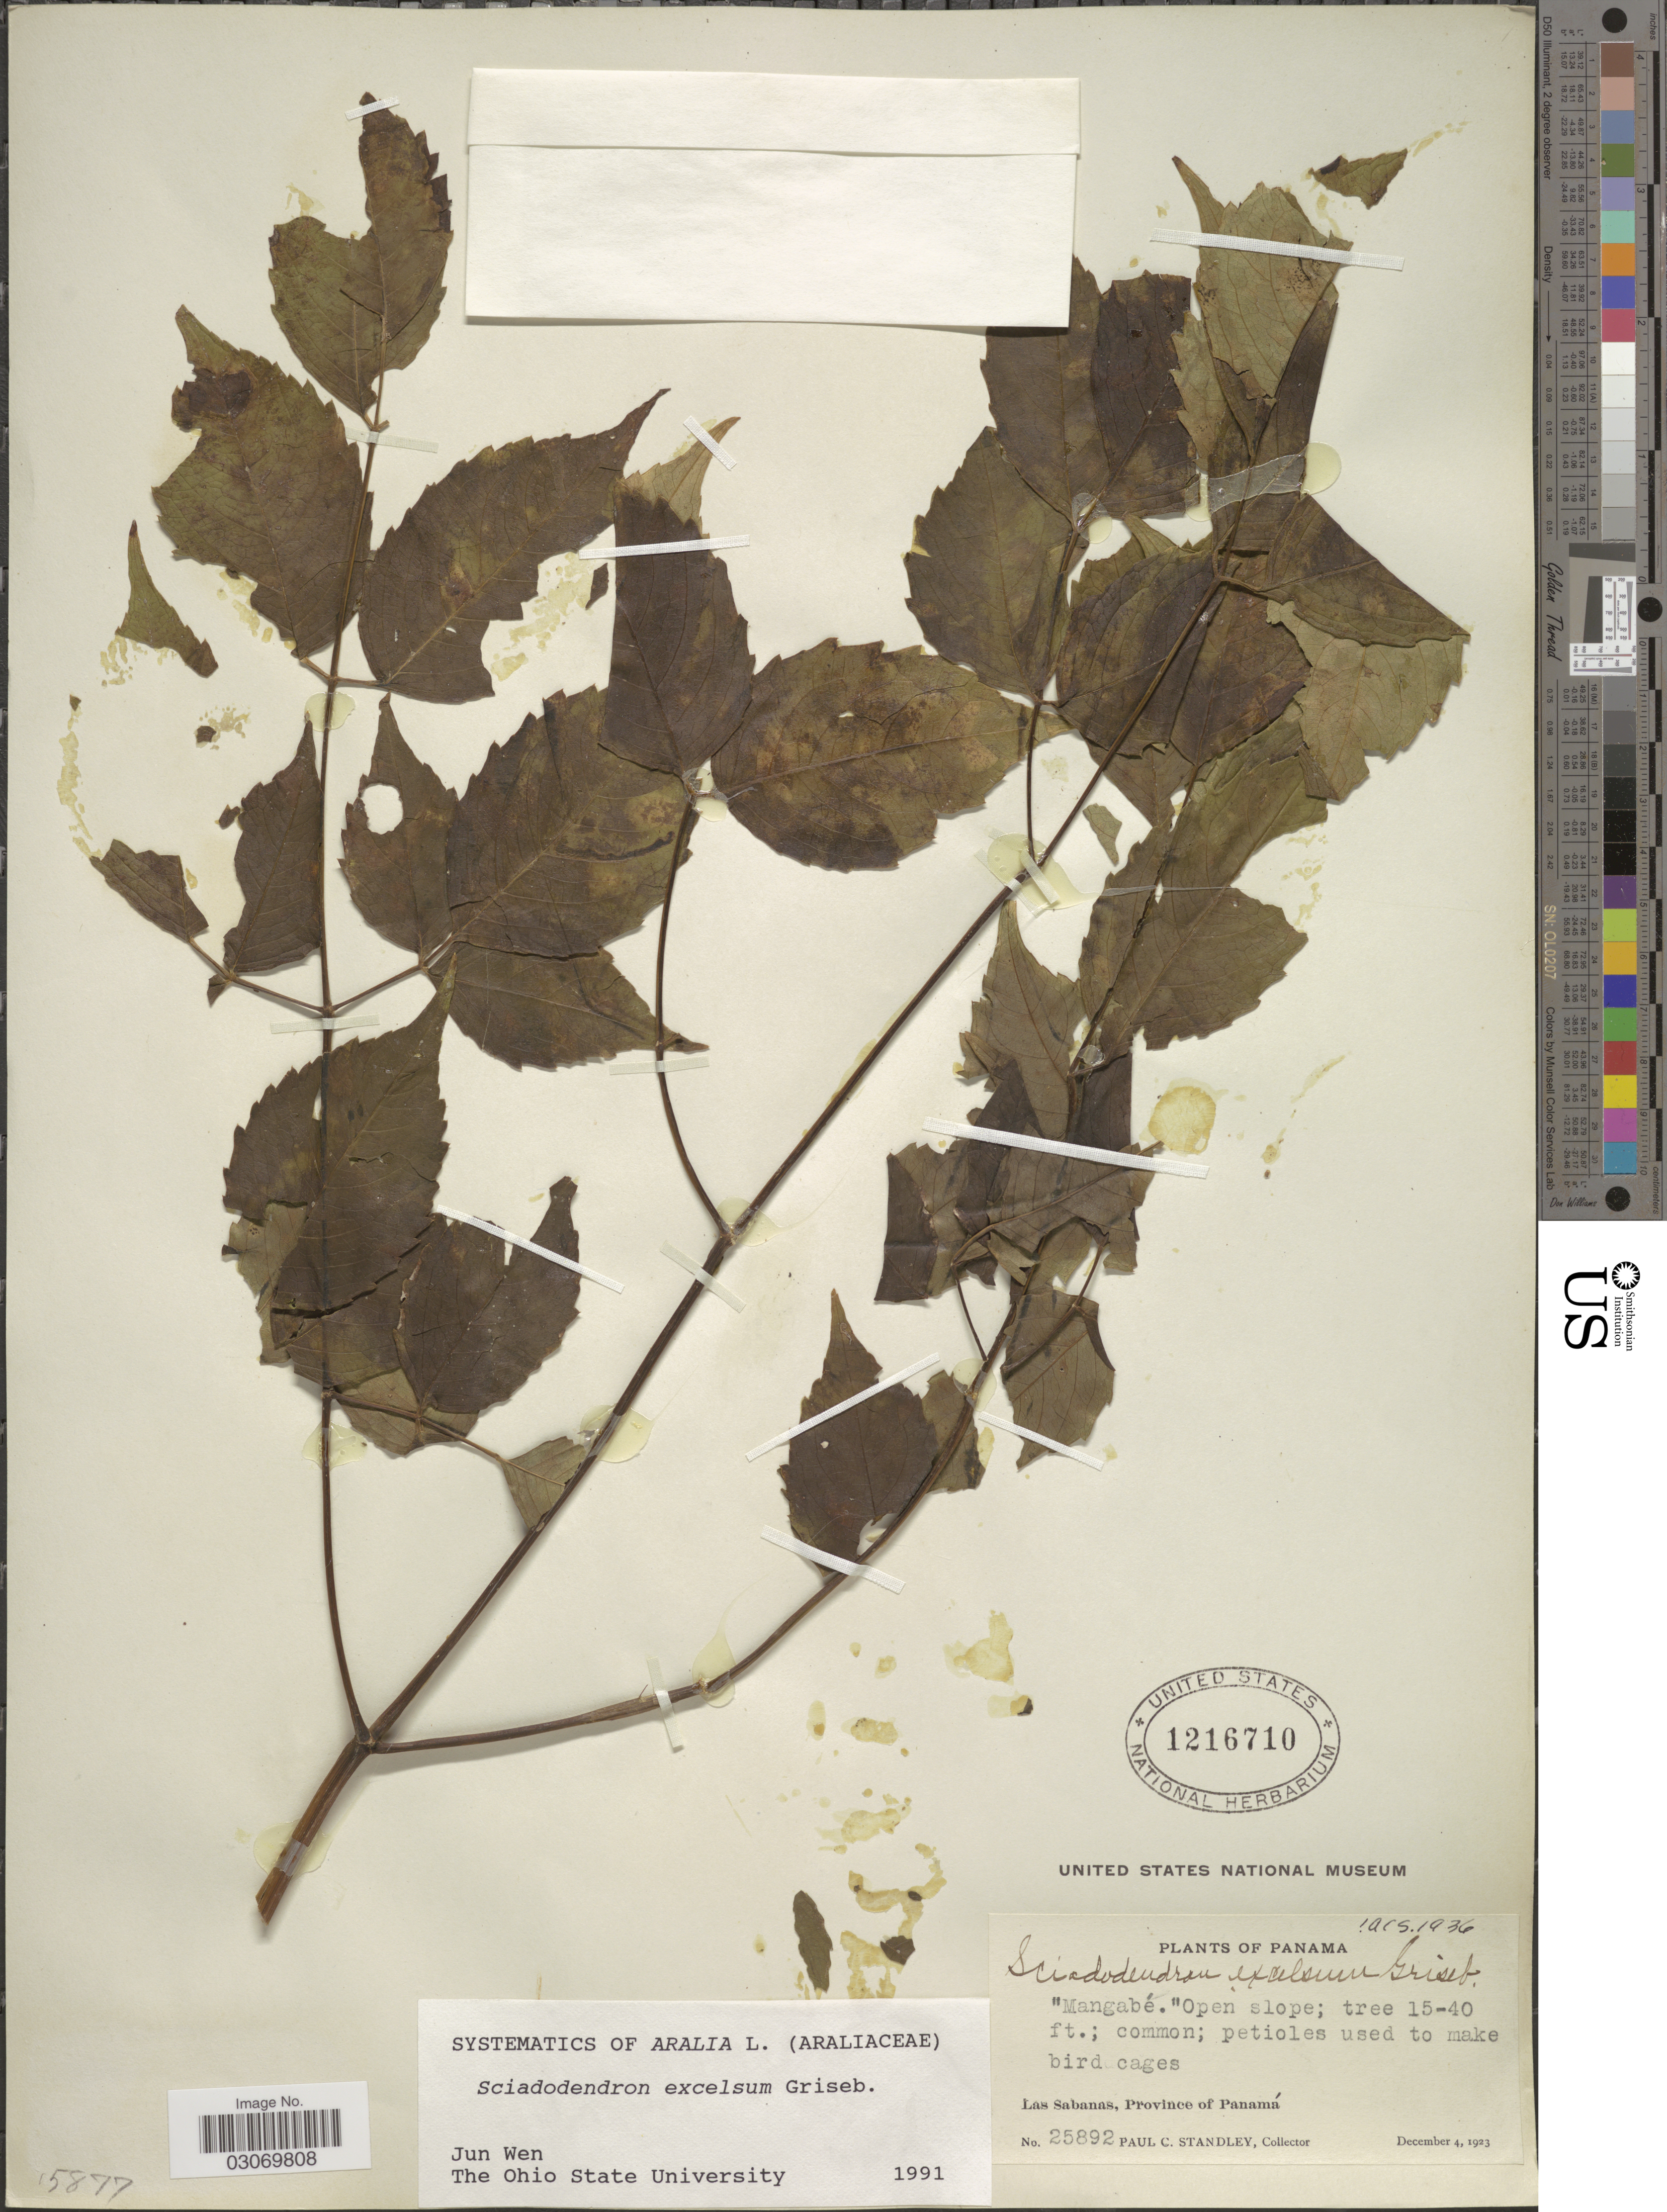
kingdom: Plantae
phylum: Tracheophyta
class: Magnoliopsida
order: Apiales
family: Araliaceae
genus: Sciadodendron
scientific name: Sciadodendron sp.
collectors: P. C. Standley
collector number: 25892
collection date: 1923-12-04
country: Panama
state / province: Panamá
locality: Las Sabanas, Province of Panamá.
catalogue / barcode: US 1216710